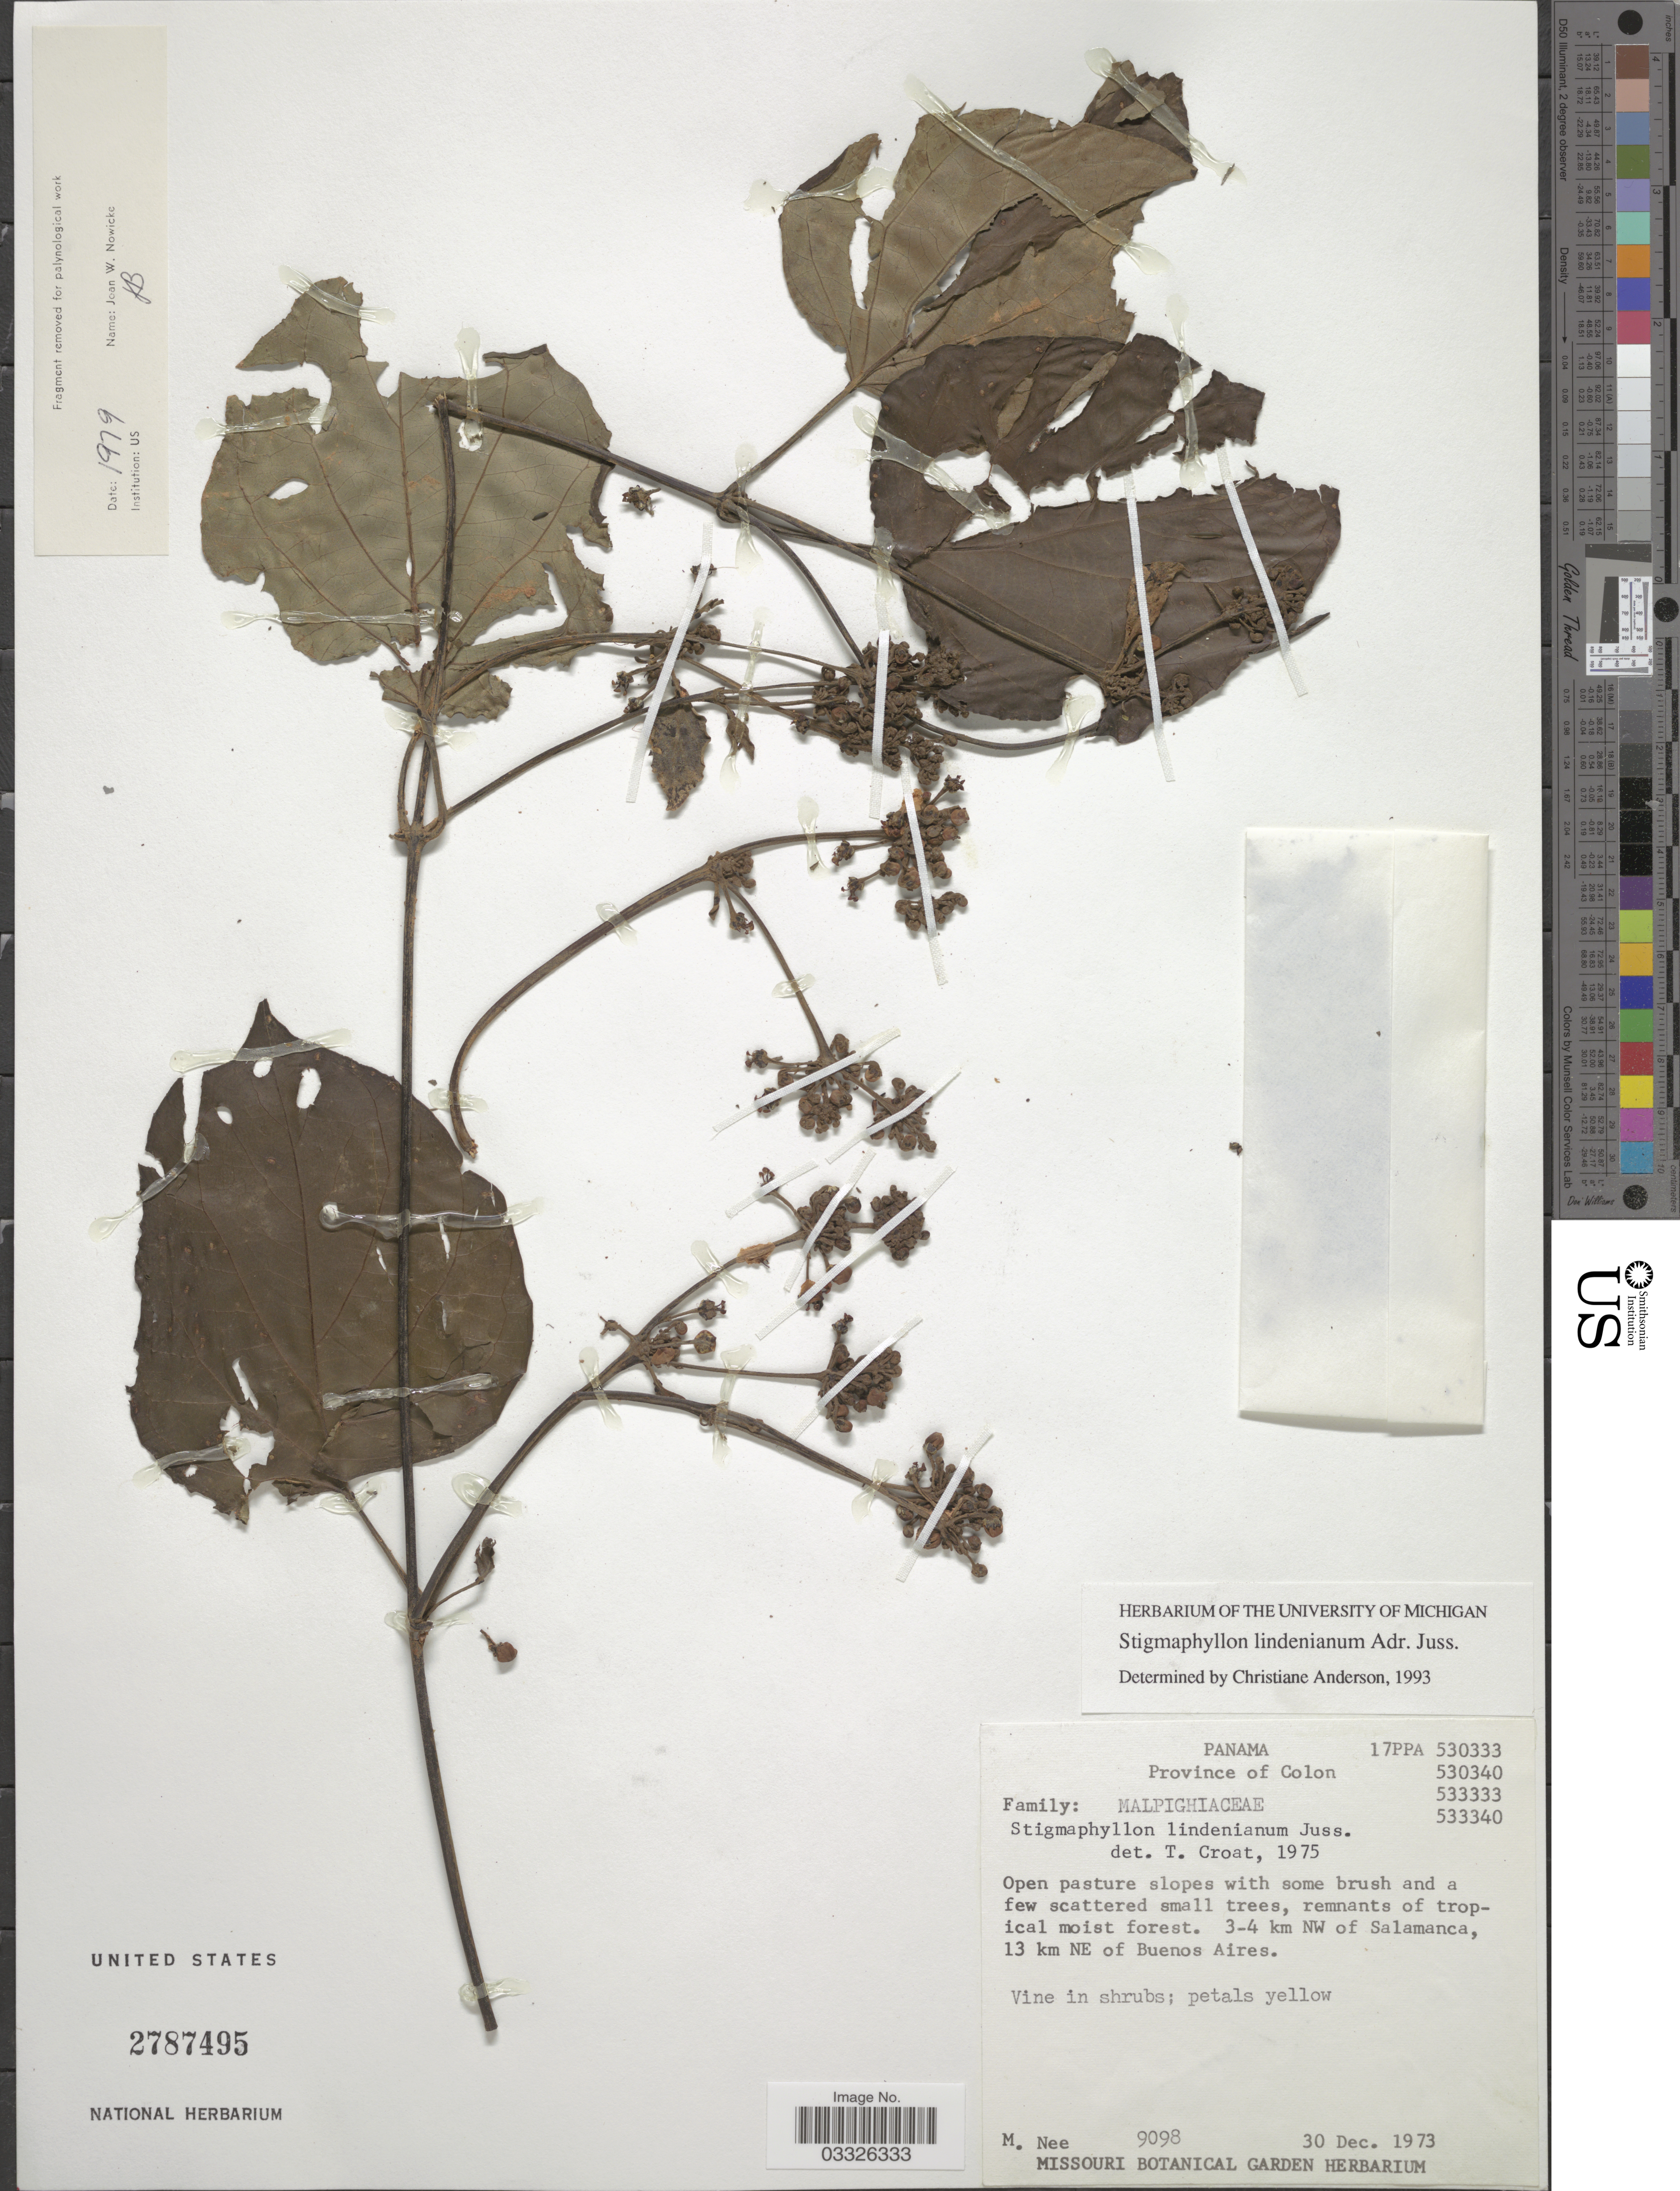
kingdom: Plantae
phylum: Tracheophyta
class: Magnoliopsida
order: Malpighiales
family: Malpighiaceae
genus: Stigmaphyllon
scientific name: Stigmaphyllon lindenianum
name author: A. Juss.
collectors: M. Nee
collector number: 9098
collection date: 1973-12-30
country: Panama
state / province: Colón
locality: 3-4 km NW of Salamanca, 13 km NE of Buenos Aires.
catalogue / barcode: US 2787495